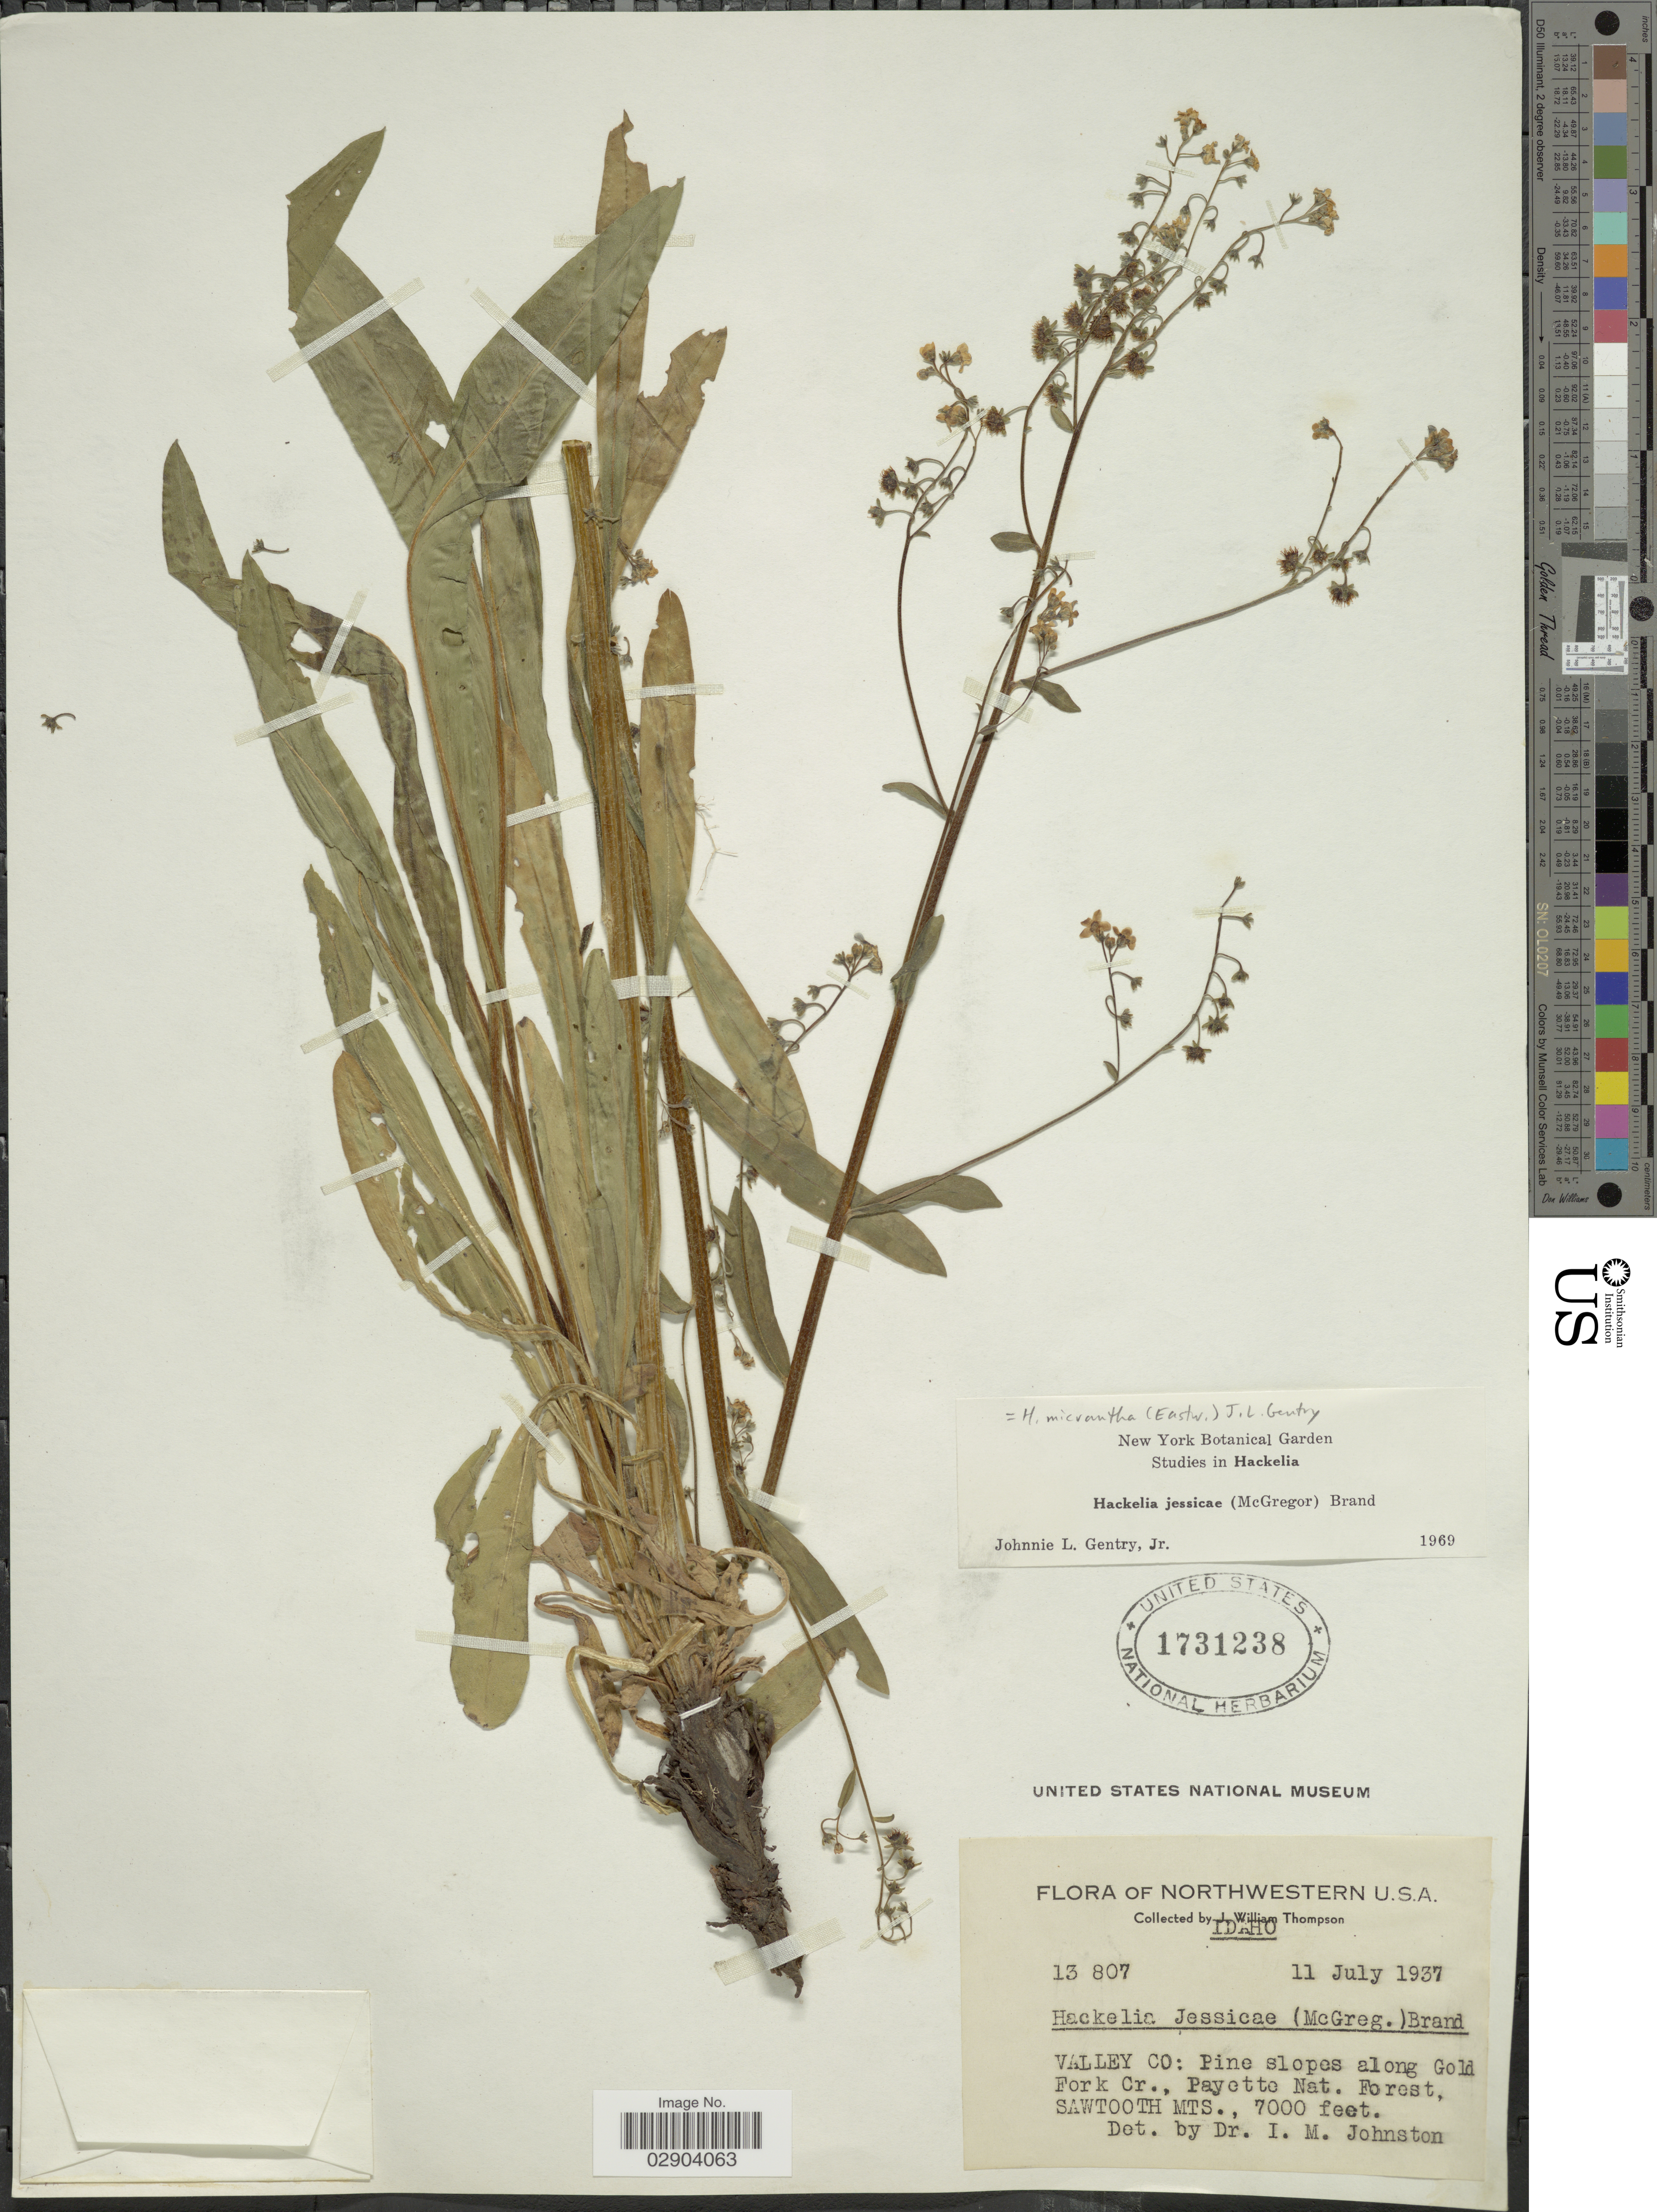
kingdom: Plantae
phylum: Tracheophyta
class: Magnoliopsida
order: Boraginales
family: Boraginaceae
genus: Hackelia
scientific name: Hackelia micrantha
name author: (Eastw.) J.L. Gentry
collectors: J. W. Thompson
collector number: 13807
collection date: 1937-07-11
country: United States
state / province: Idaho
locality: Northwestern U. S. A. Valley Co: Pine slopes along Gold Fork Cr., Payette Nat. Forest, Sawtooth Mts.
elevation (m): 2134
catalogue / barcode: US 1731238